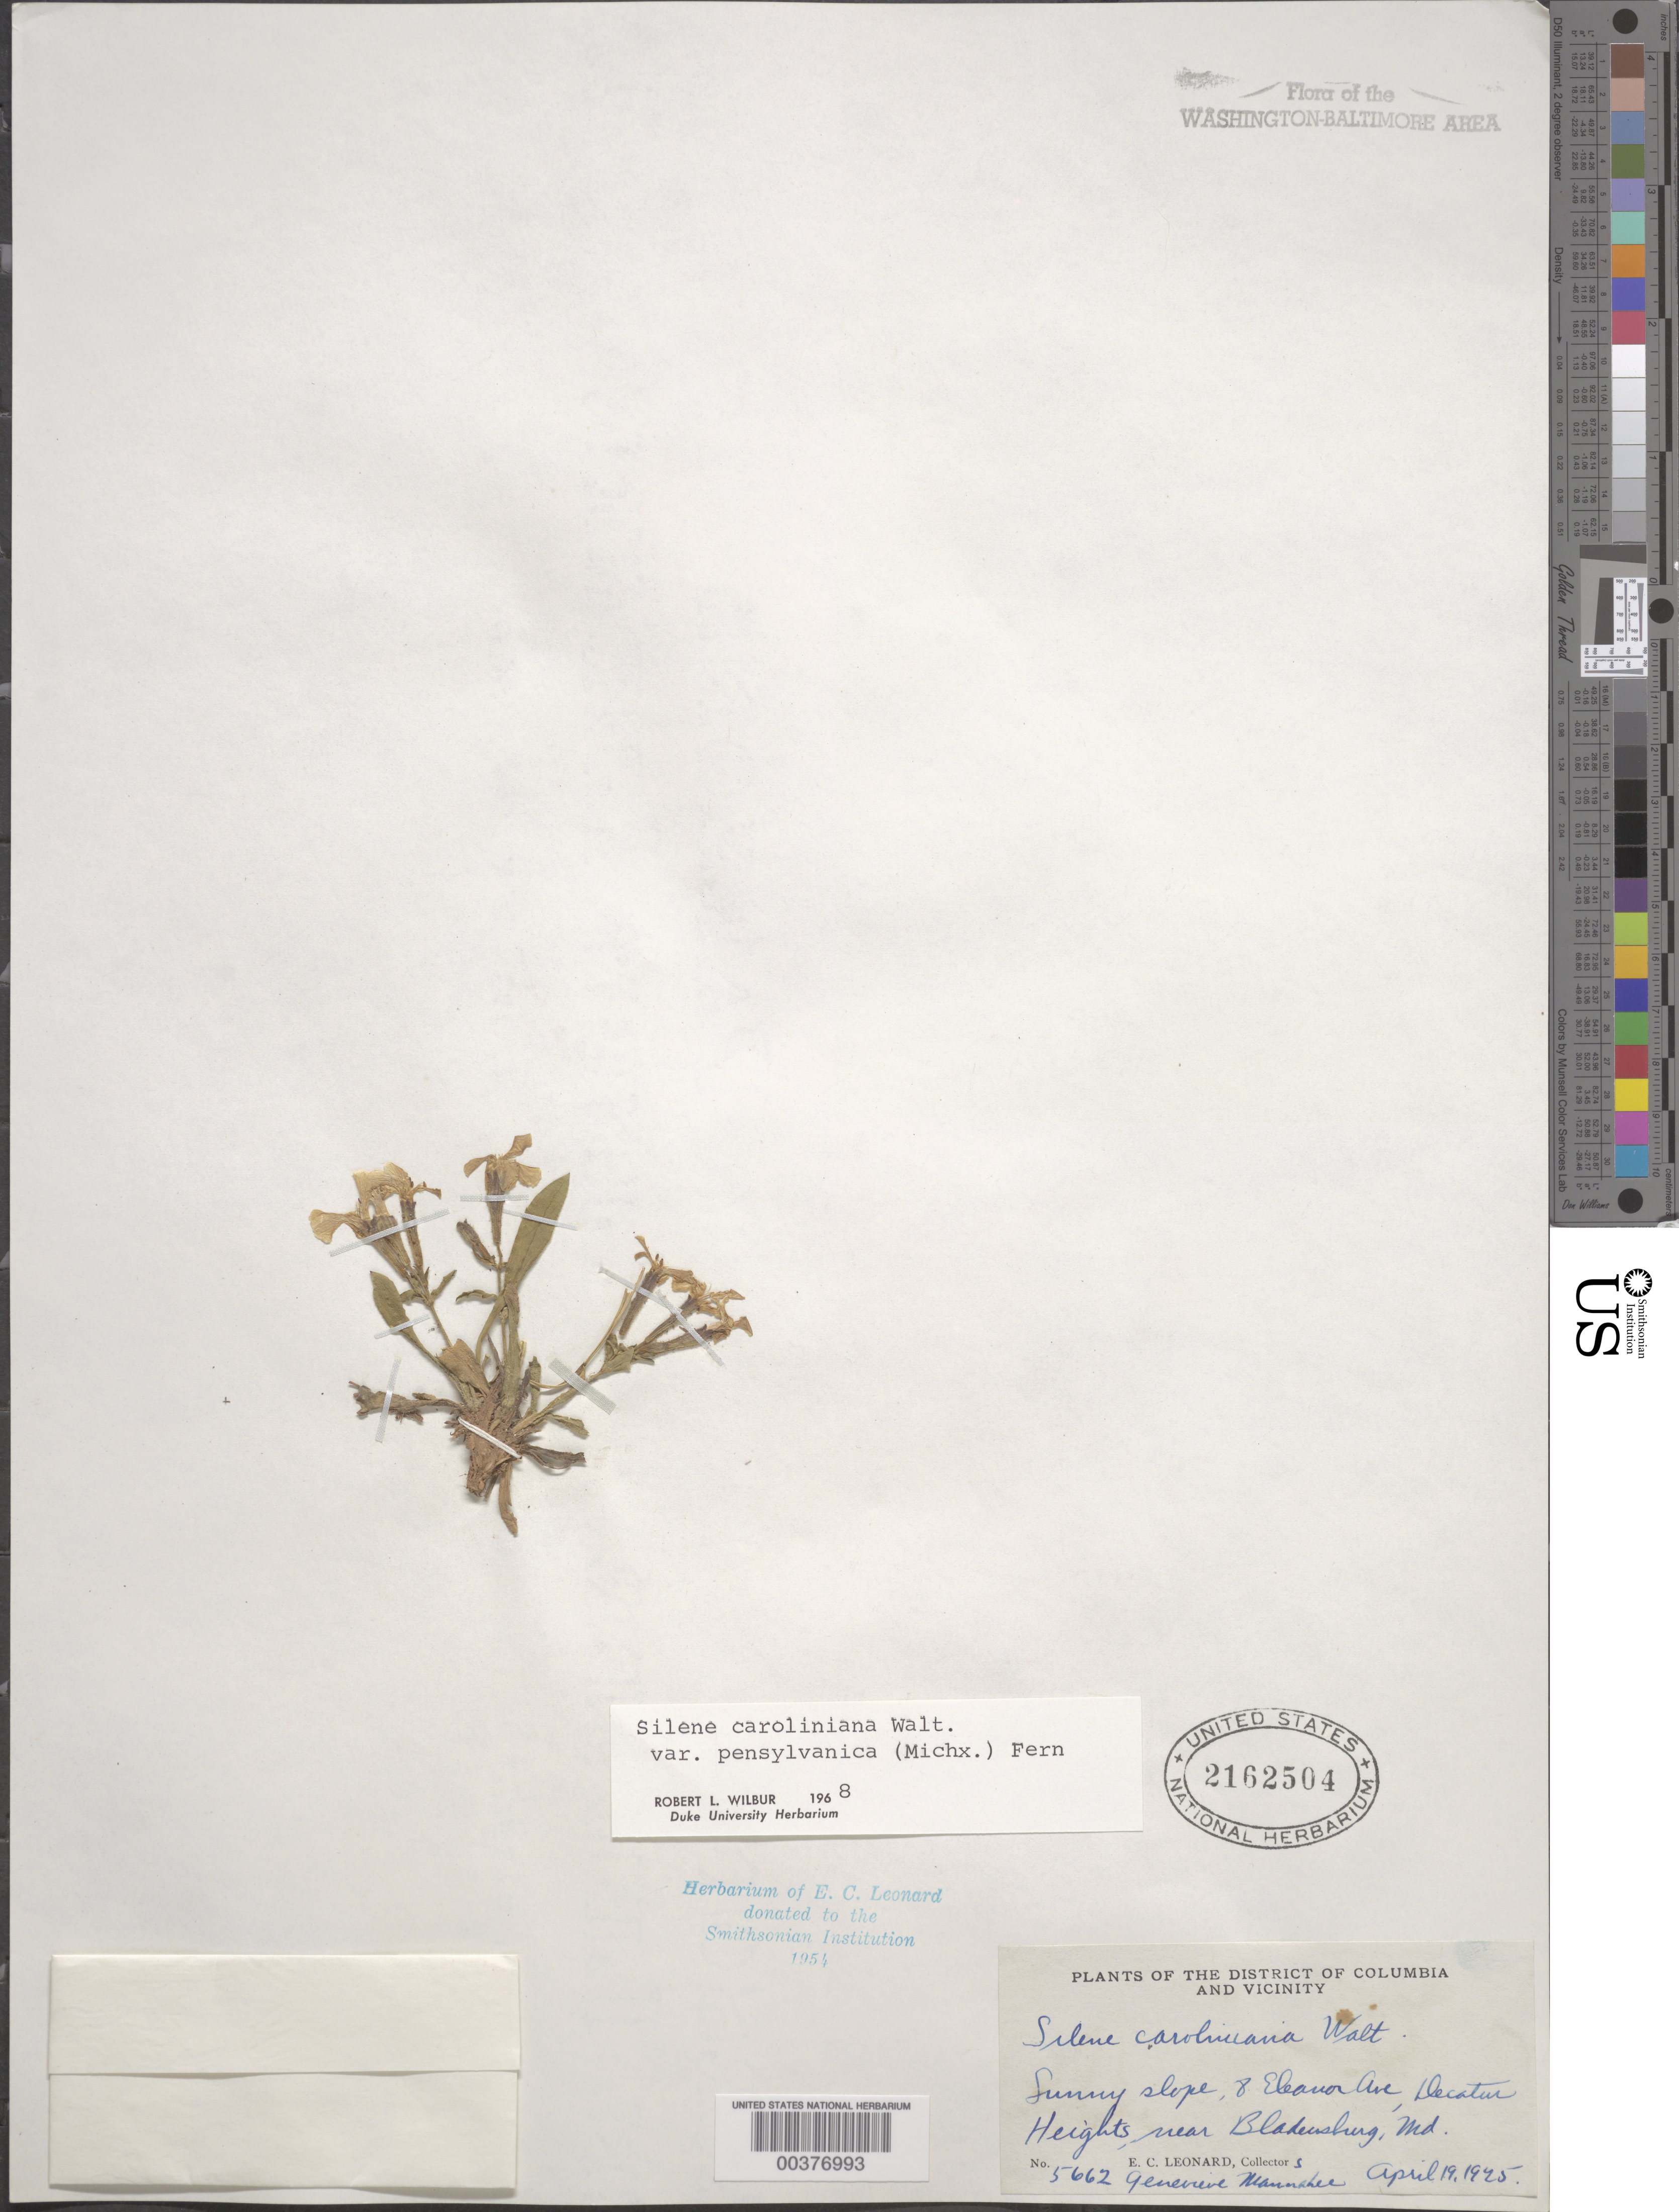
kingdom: Plantae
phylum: Tracheophyta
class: Magnoliopsida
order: Caryophyllales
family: Caryophyllaceae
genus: Silene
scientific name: Silene caroliniana var. pensylvanica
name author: (Michx.) Fernald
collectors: E. C. Leonard & G. Mannahee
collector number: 5662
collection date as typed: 19 Apr 1925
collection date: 1925-04-19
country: United States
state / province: Maryland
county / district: Prince George's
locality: Decatur Heights, Bladensburg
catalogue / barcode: US 2162504